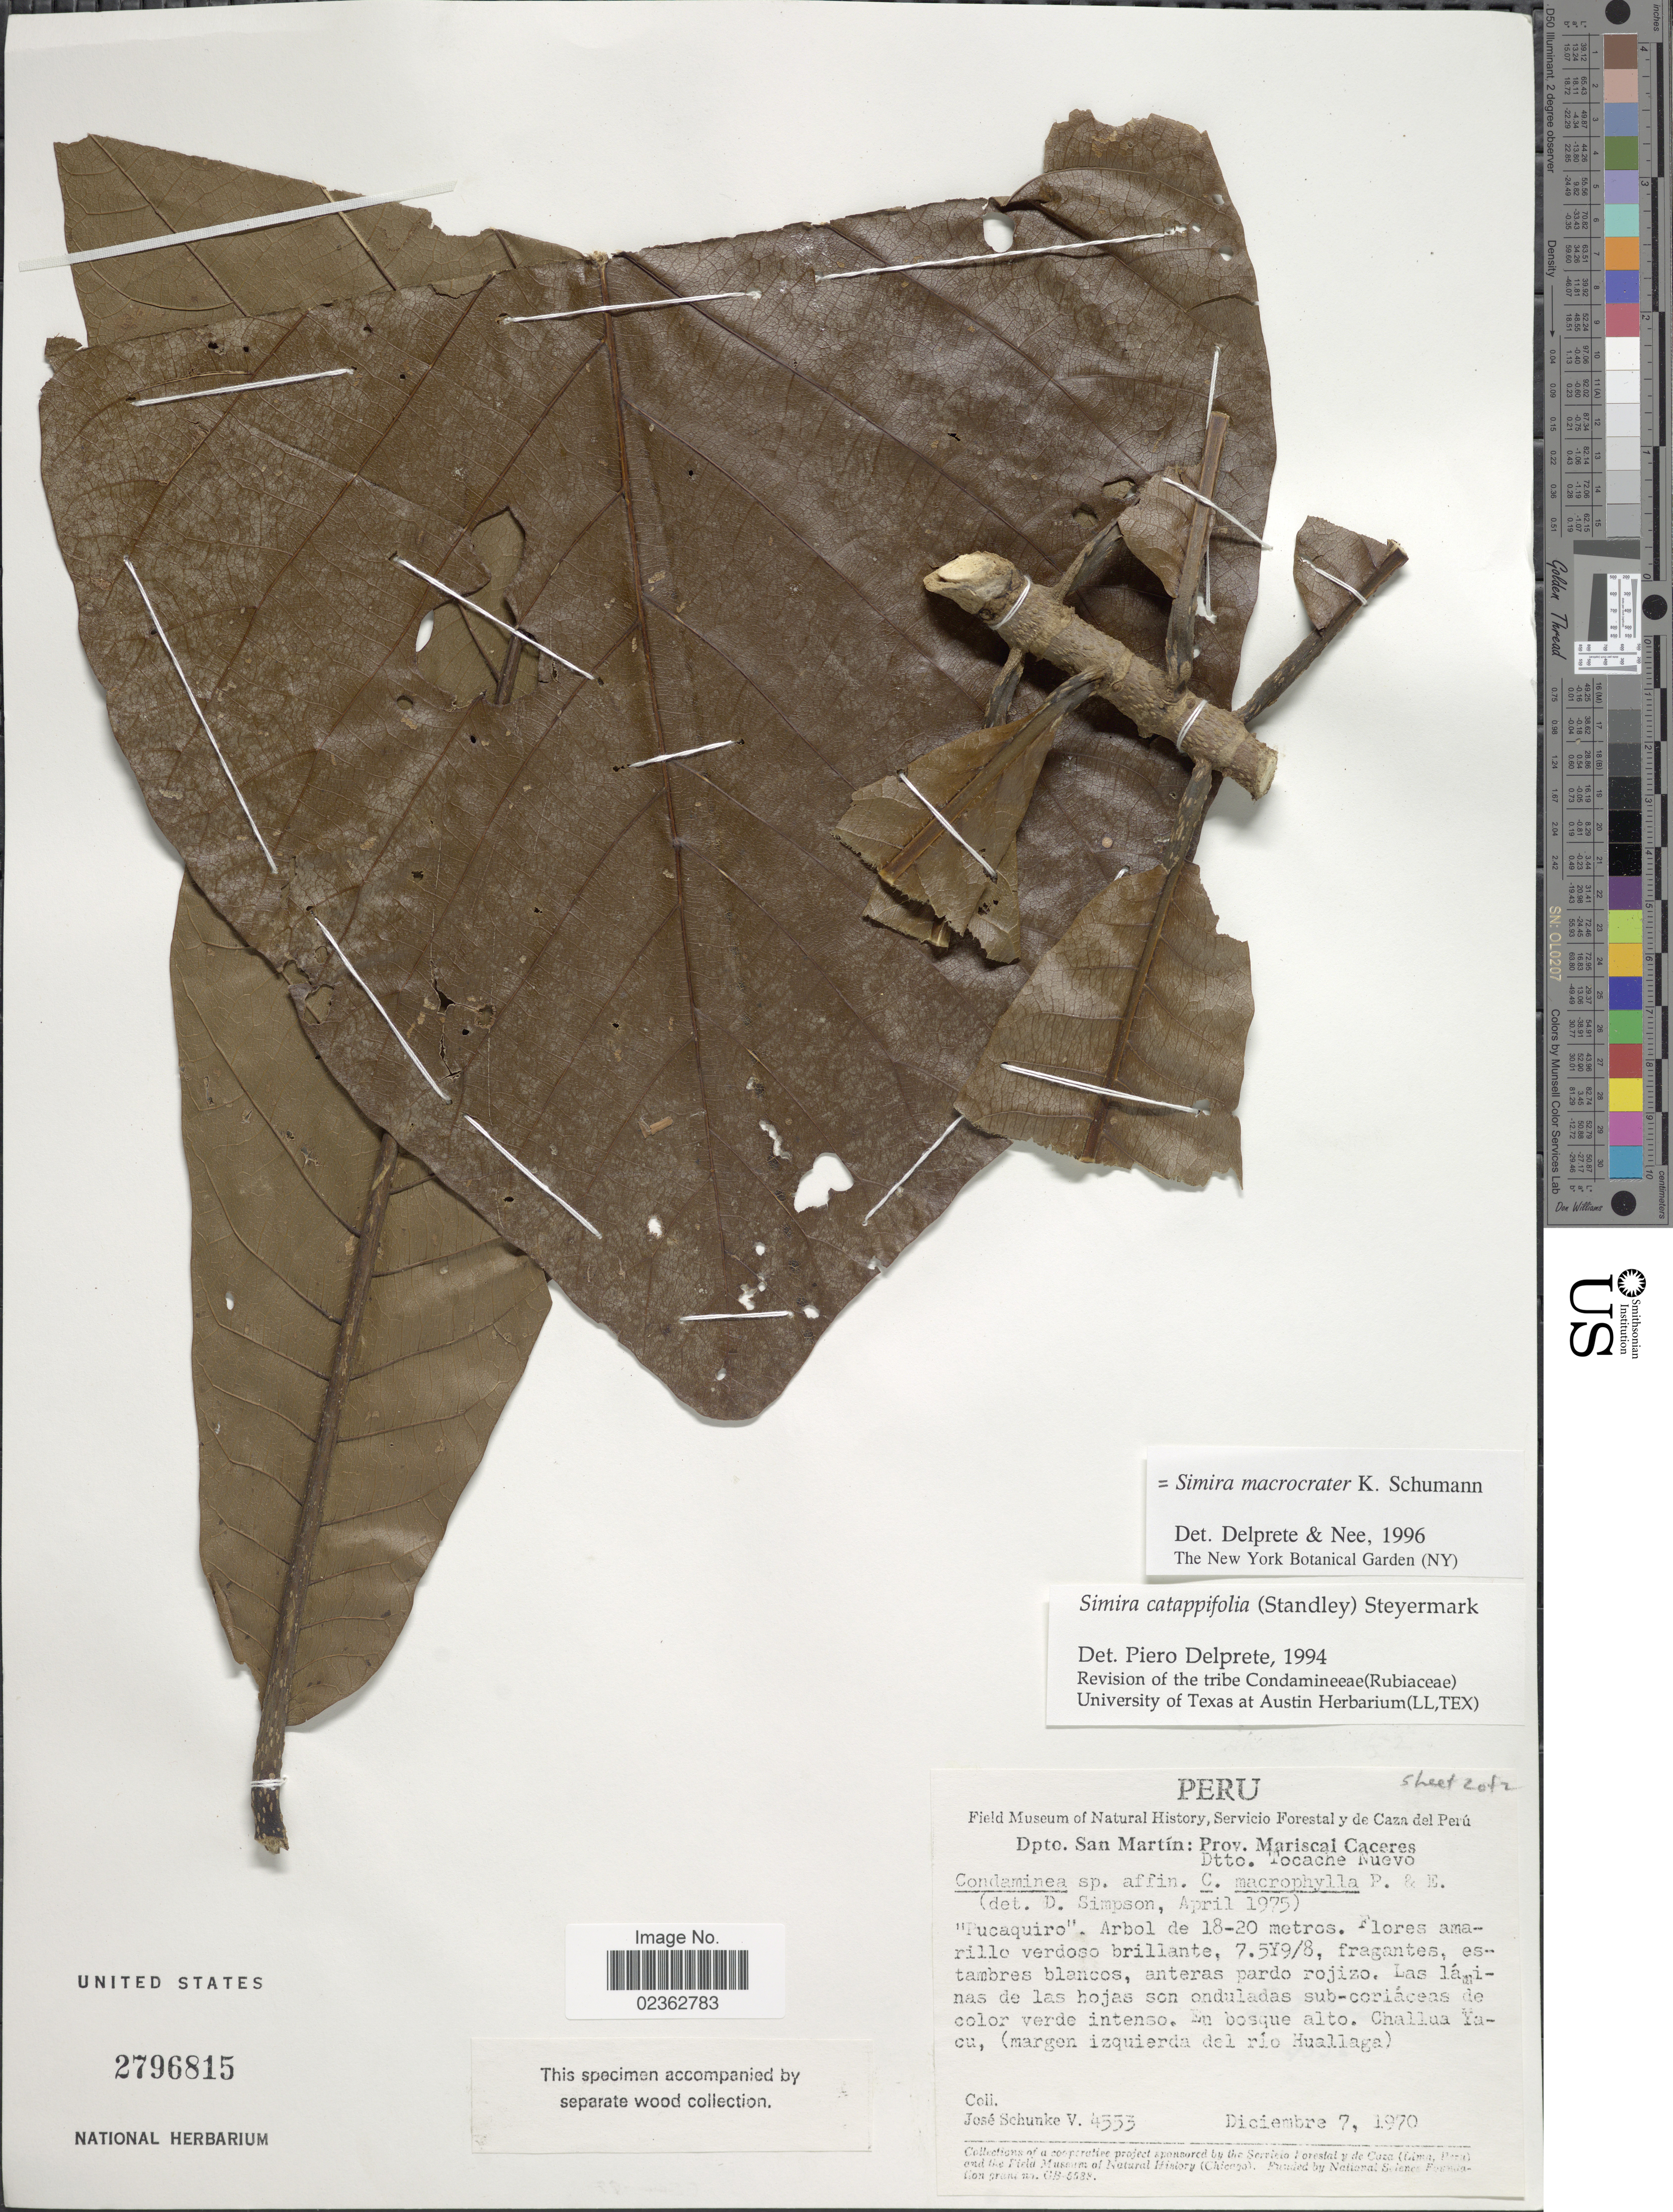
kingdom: Plantae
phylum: Tracheophyta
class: Magnoliopsida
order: Gentianales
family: Rubiaceae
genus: Simira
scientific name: Simira macrocrater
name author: (K. Schum.) Steyerm.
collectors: J. Schunke Vigo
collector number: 4553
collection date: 1970-12-07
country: Peru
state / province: San Martín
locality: Prov. Mariscal caceres, Dtto. Tocache Nuevo, en bosque alto, Challula Yacu (margen izquierda del rio Huallaga)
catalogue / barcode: US 2796815